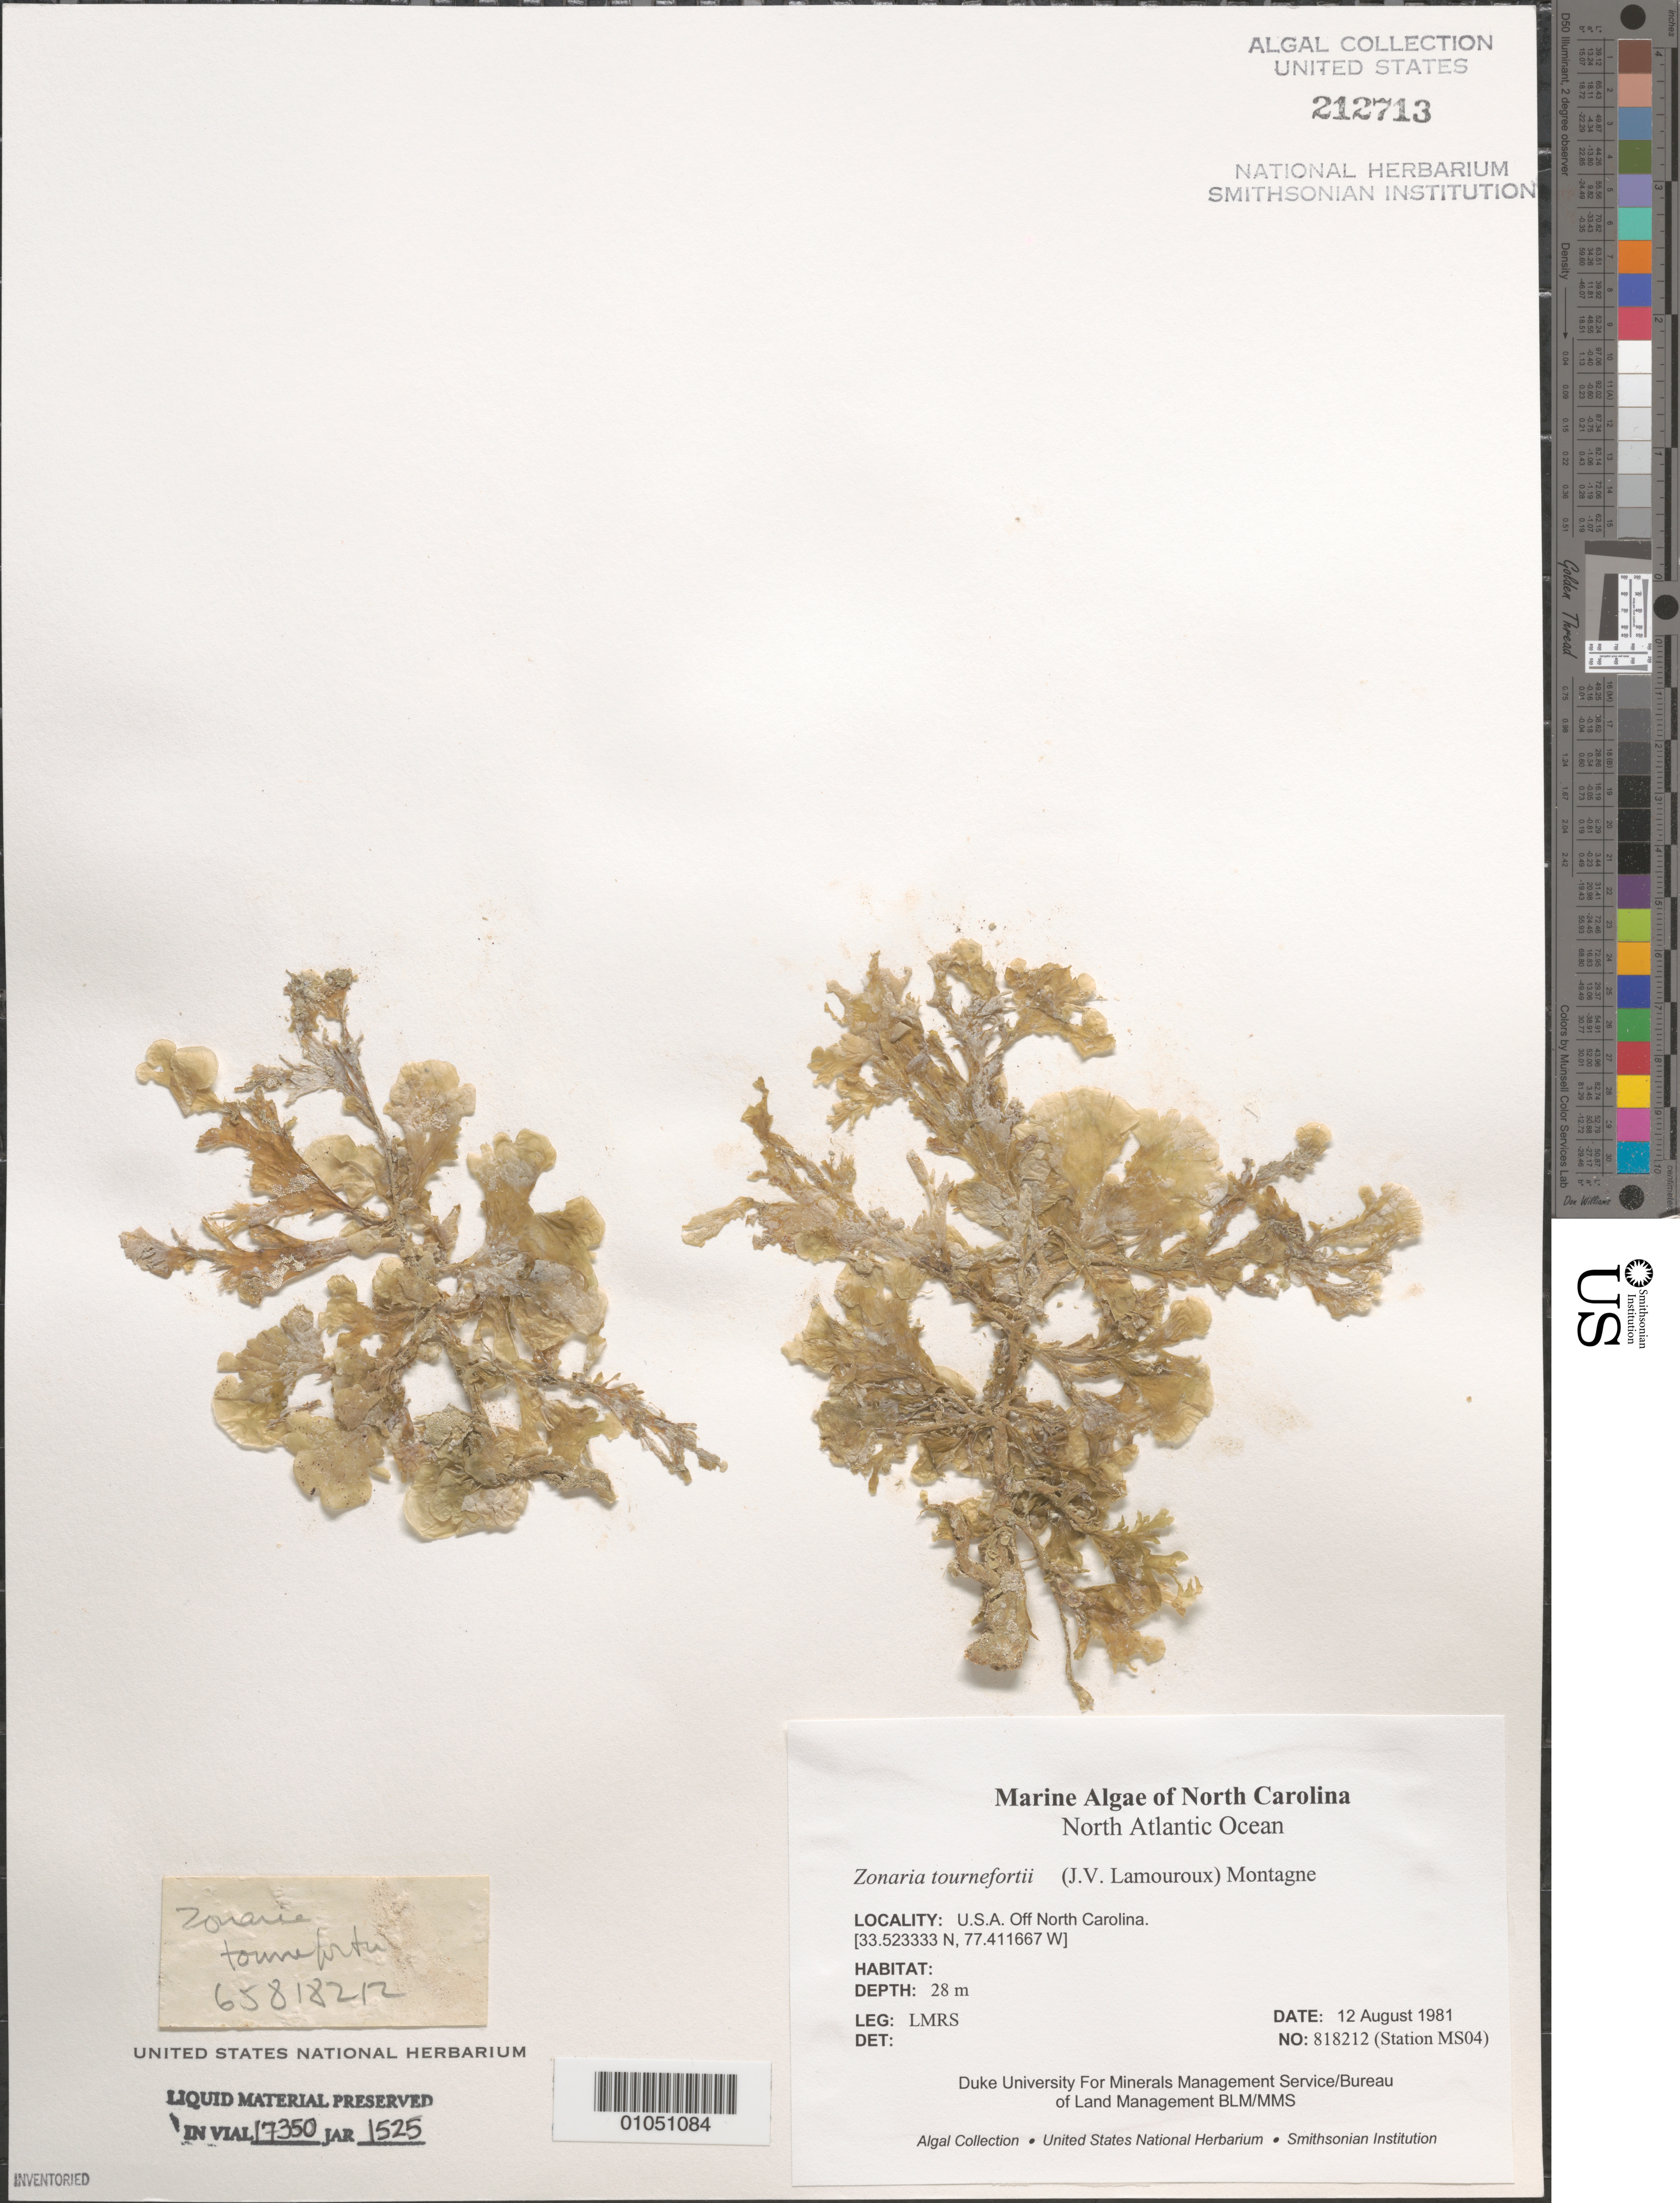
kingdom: Chromista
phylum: Ochrophyta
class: Phaeophyceae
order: Dictyotales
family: Dictyotaceae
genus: Zonaria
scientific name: Zonaria tournefortii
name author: (J.V.Lamouroux) Mont.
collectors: LMRS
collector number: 818212 (Station MS04)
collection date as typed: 12 Aug 1981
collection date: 1981-08-12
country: United States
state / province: North Carolina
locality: North Atlantic Ocean off North Carolina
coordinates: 33.523333 N, 77.411667 W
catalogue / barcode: US 212713